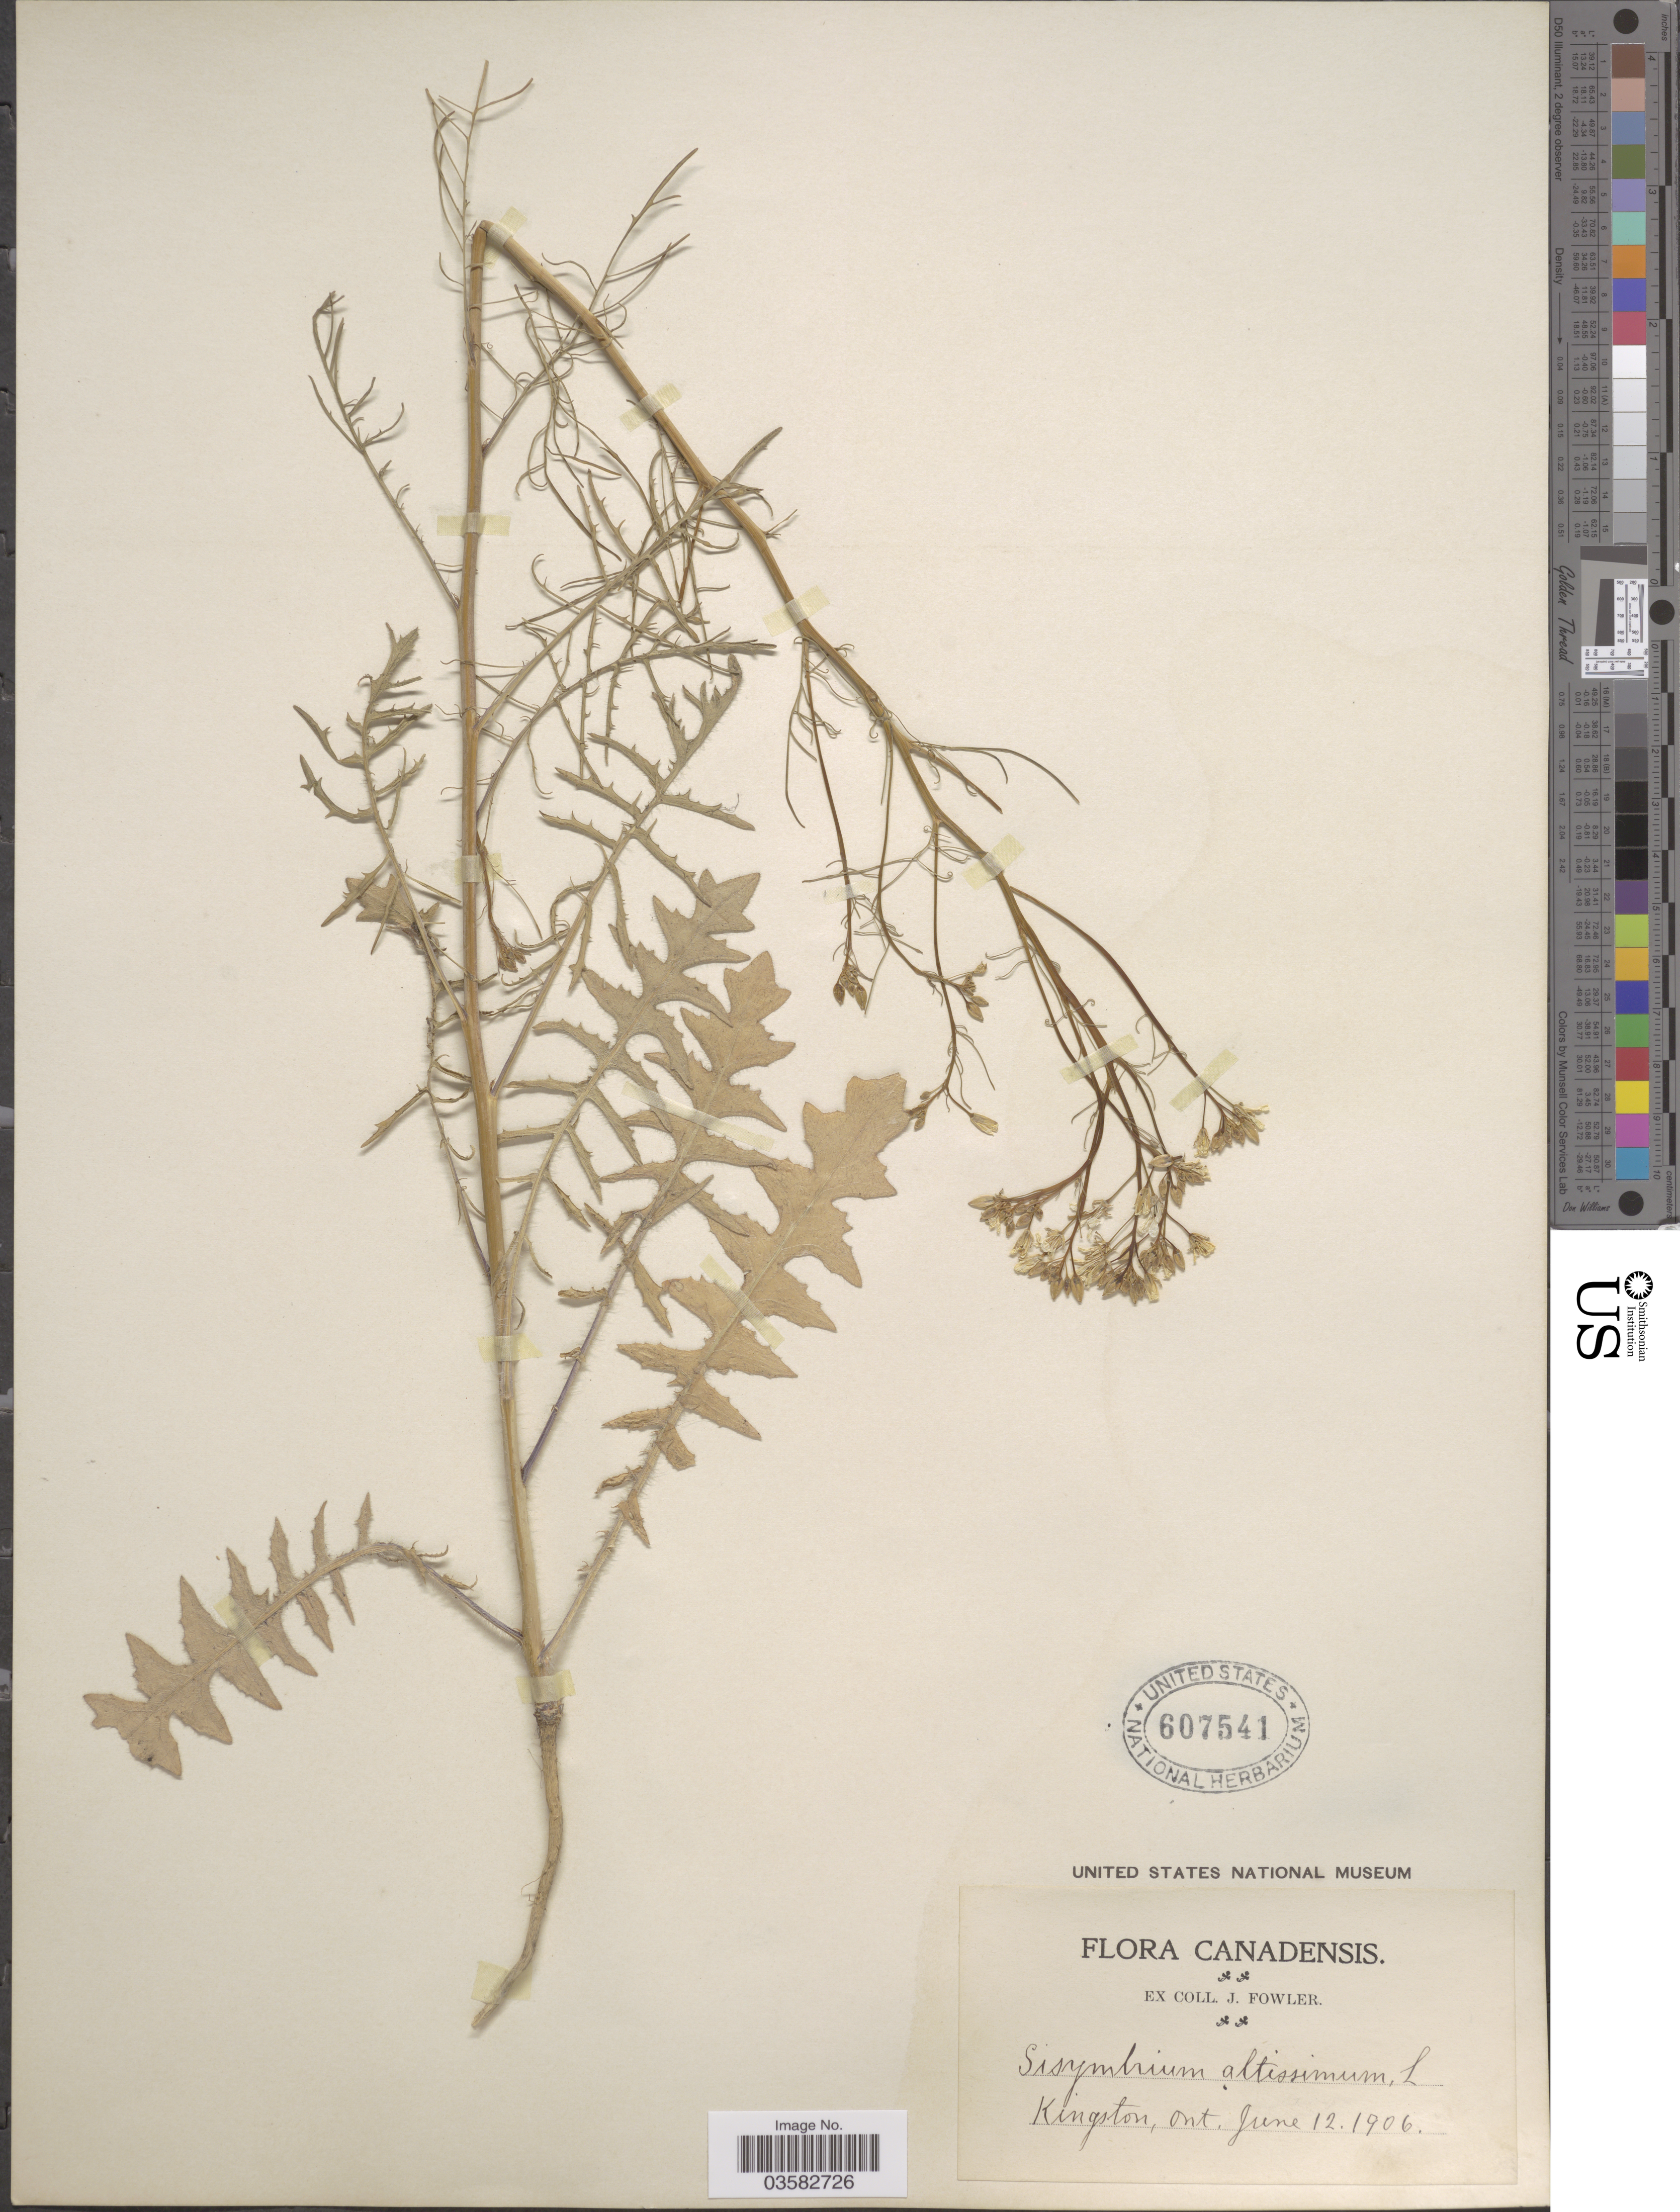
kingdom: Plantae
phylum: Tracheophyta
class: Magnoliopsida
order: Brassicales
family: Brassicaceae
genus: Sisymbrium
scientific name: Sisymbrium altissimum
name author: L.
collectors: J. Fowler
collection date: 1906-06-12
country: Canada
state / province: Ontario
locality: Kingston.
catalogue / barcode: US 607541